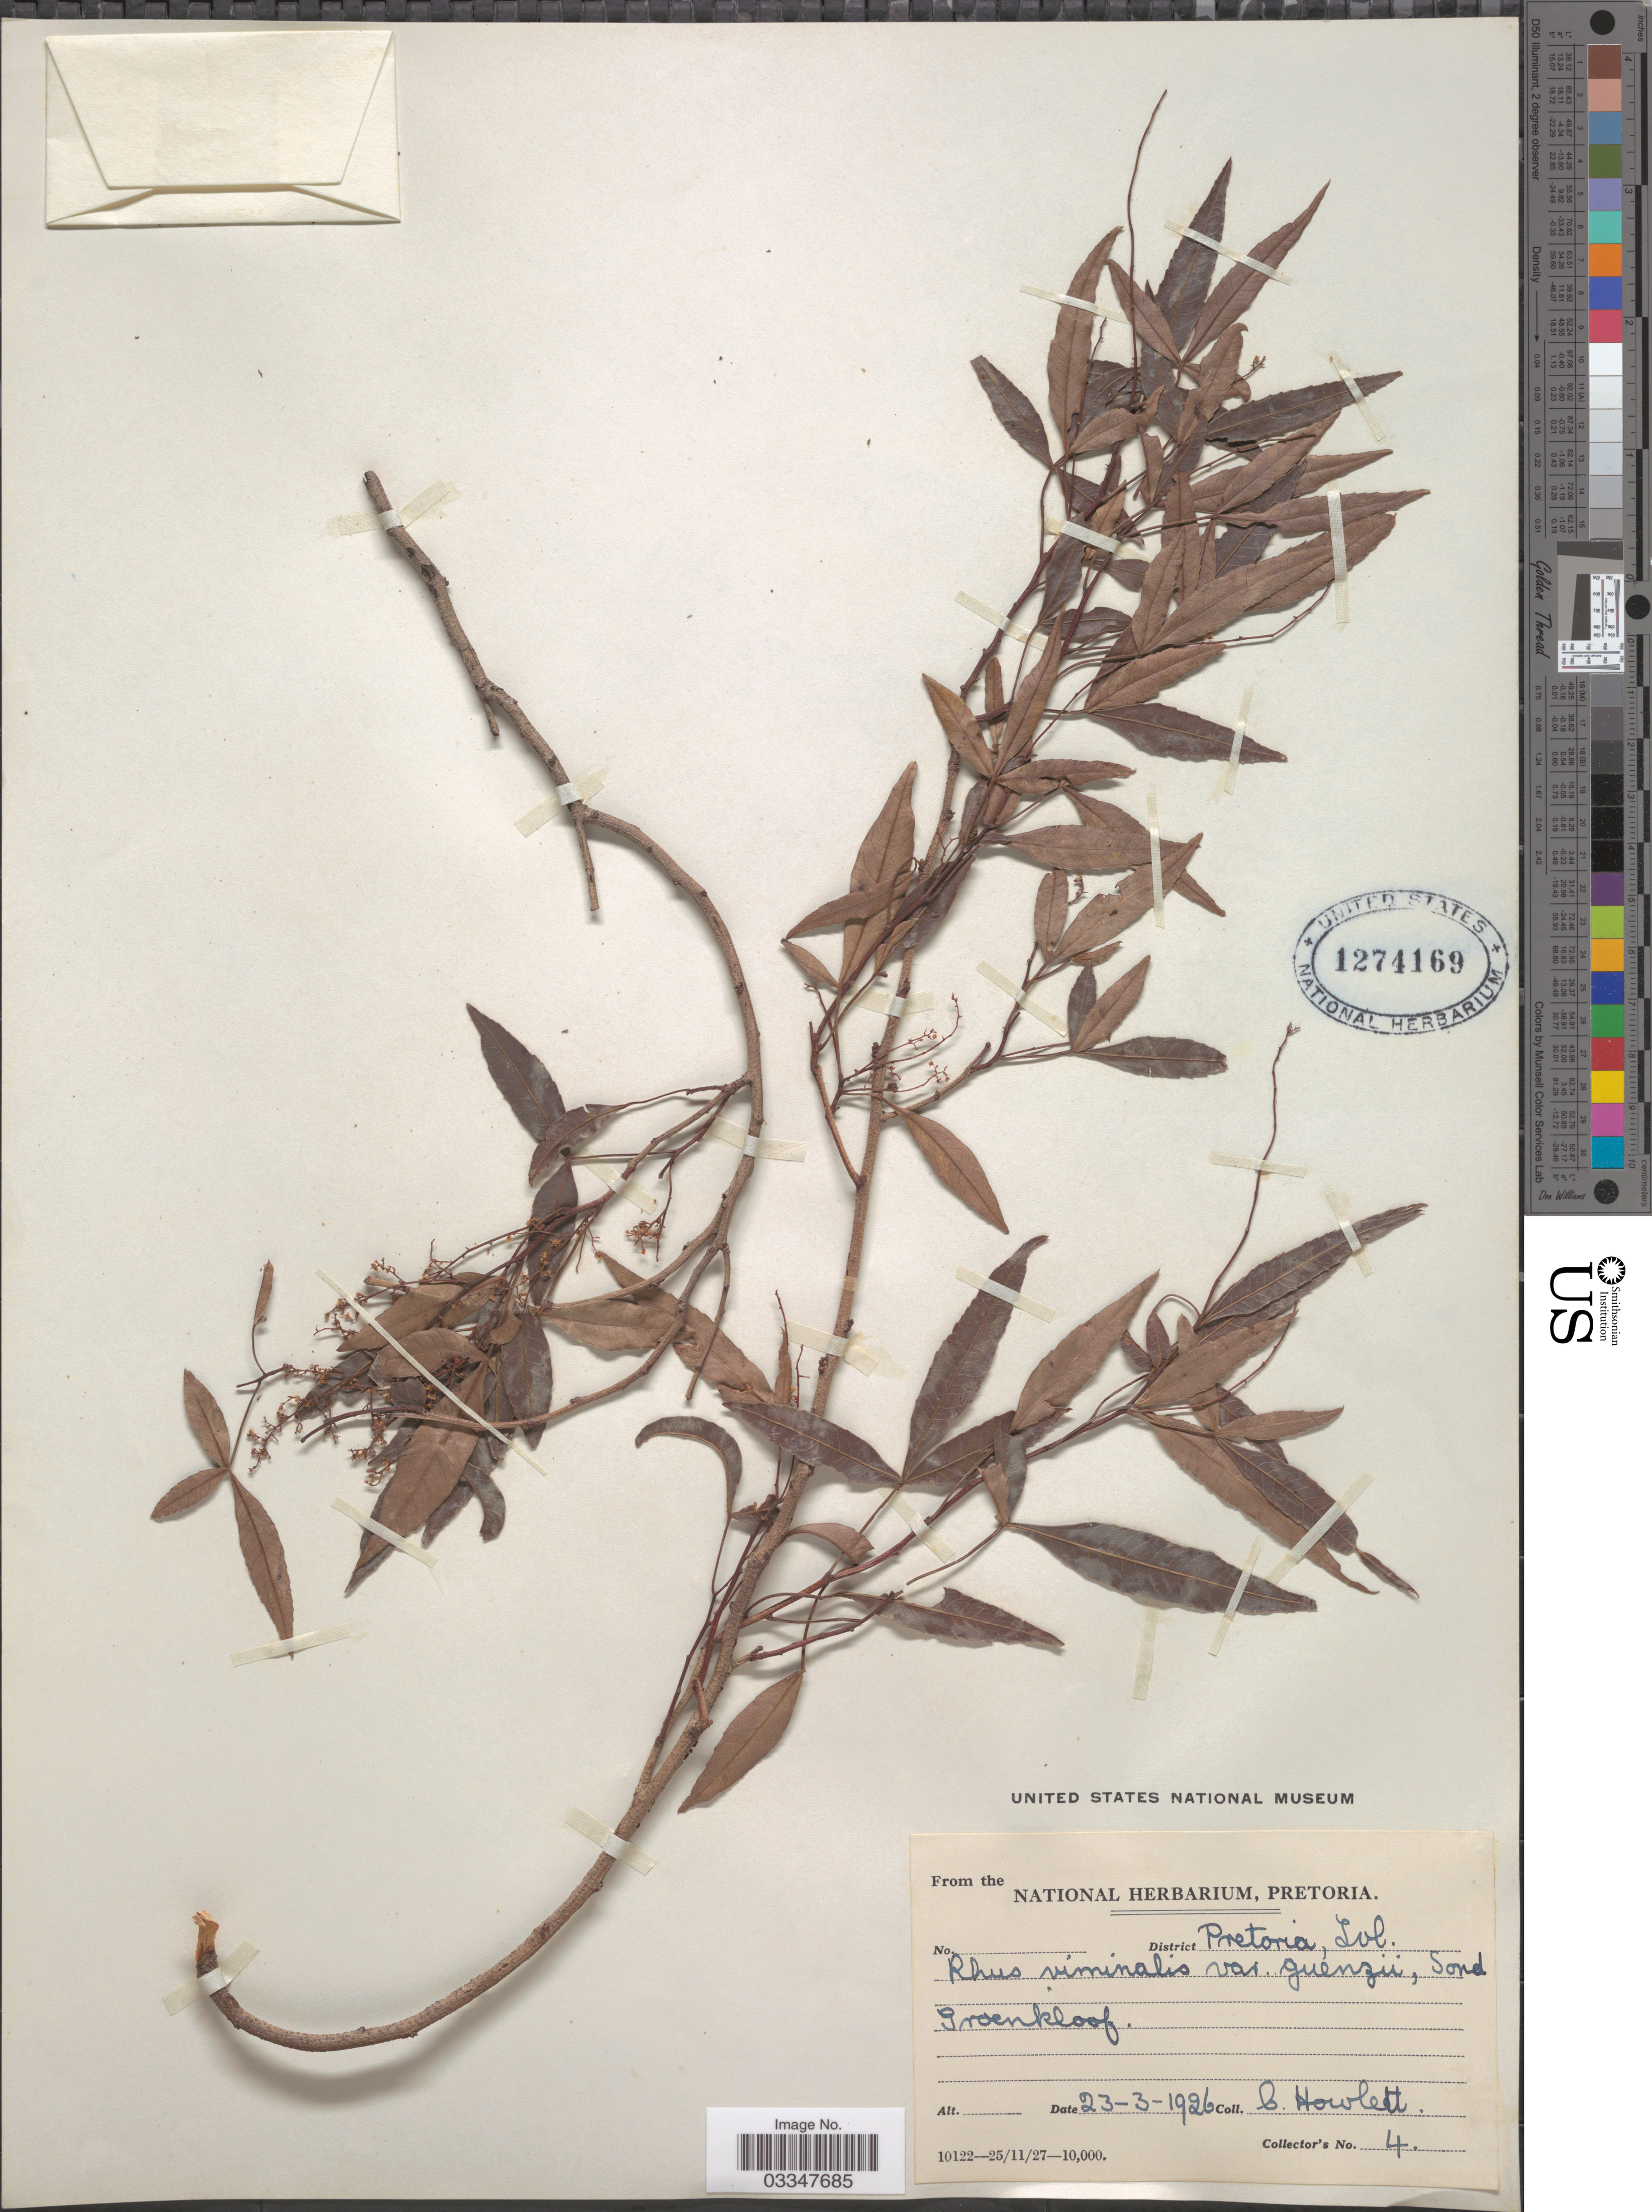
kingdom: Plantae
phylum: Tracheophyta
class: Magnoliopsida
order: Sapindales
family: Anacardiaceae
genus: Rhus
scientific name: Rhus viminalis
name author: Aiton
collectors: C. Howlett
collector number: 4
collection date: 1926-03-23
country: South Africa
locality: District Pretoria, Tvl. Groenkloof.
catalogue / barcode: US 1274169